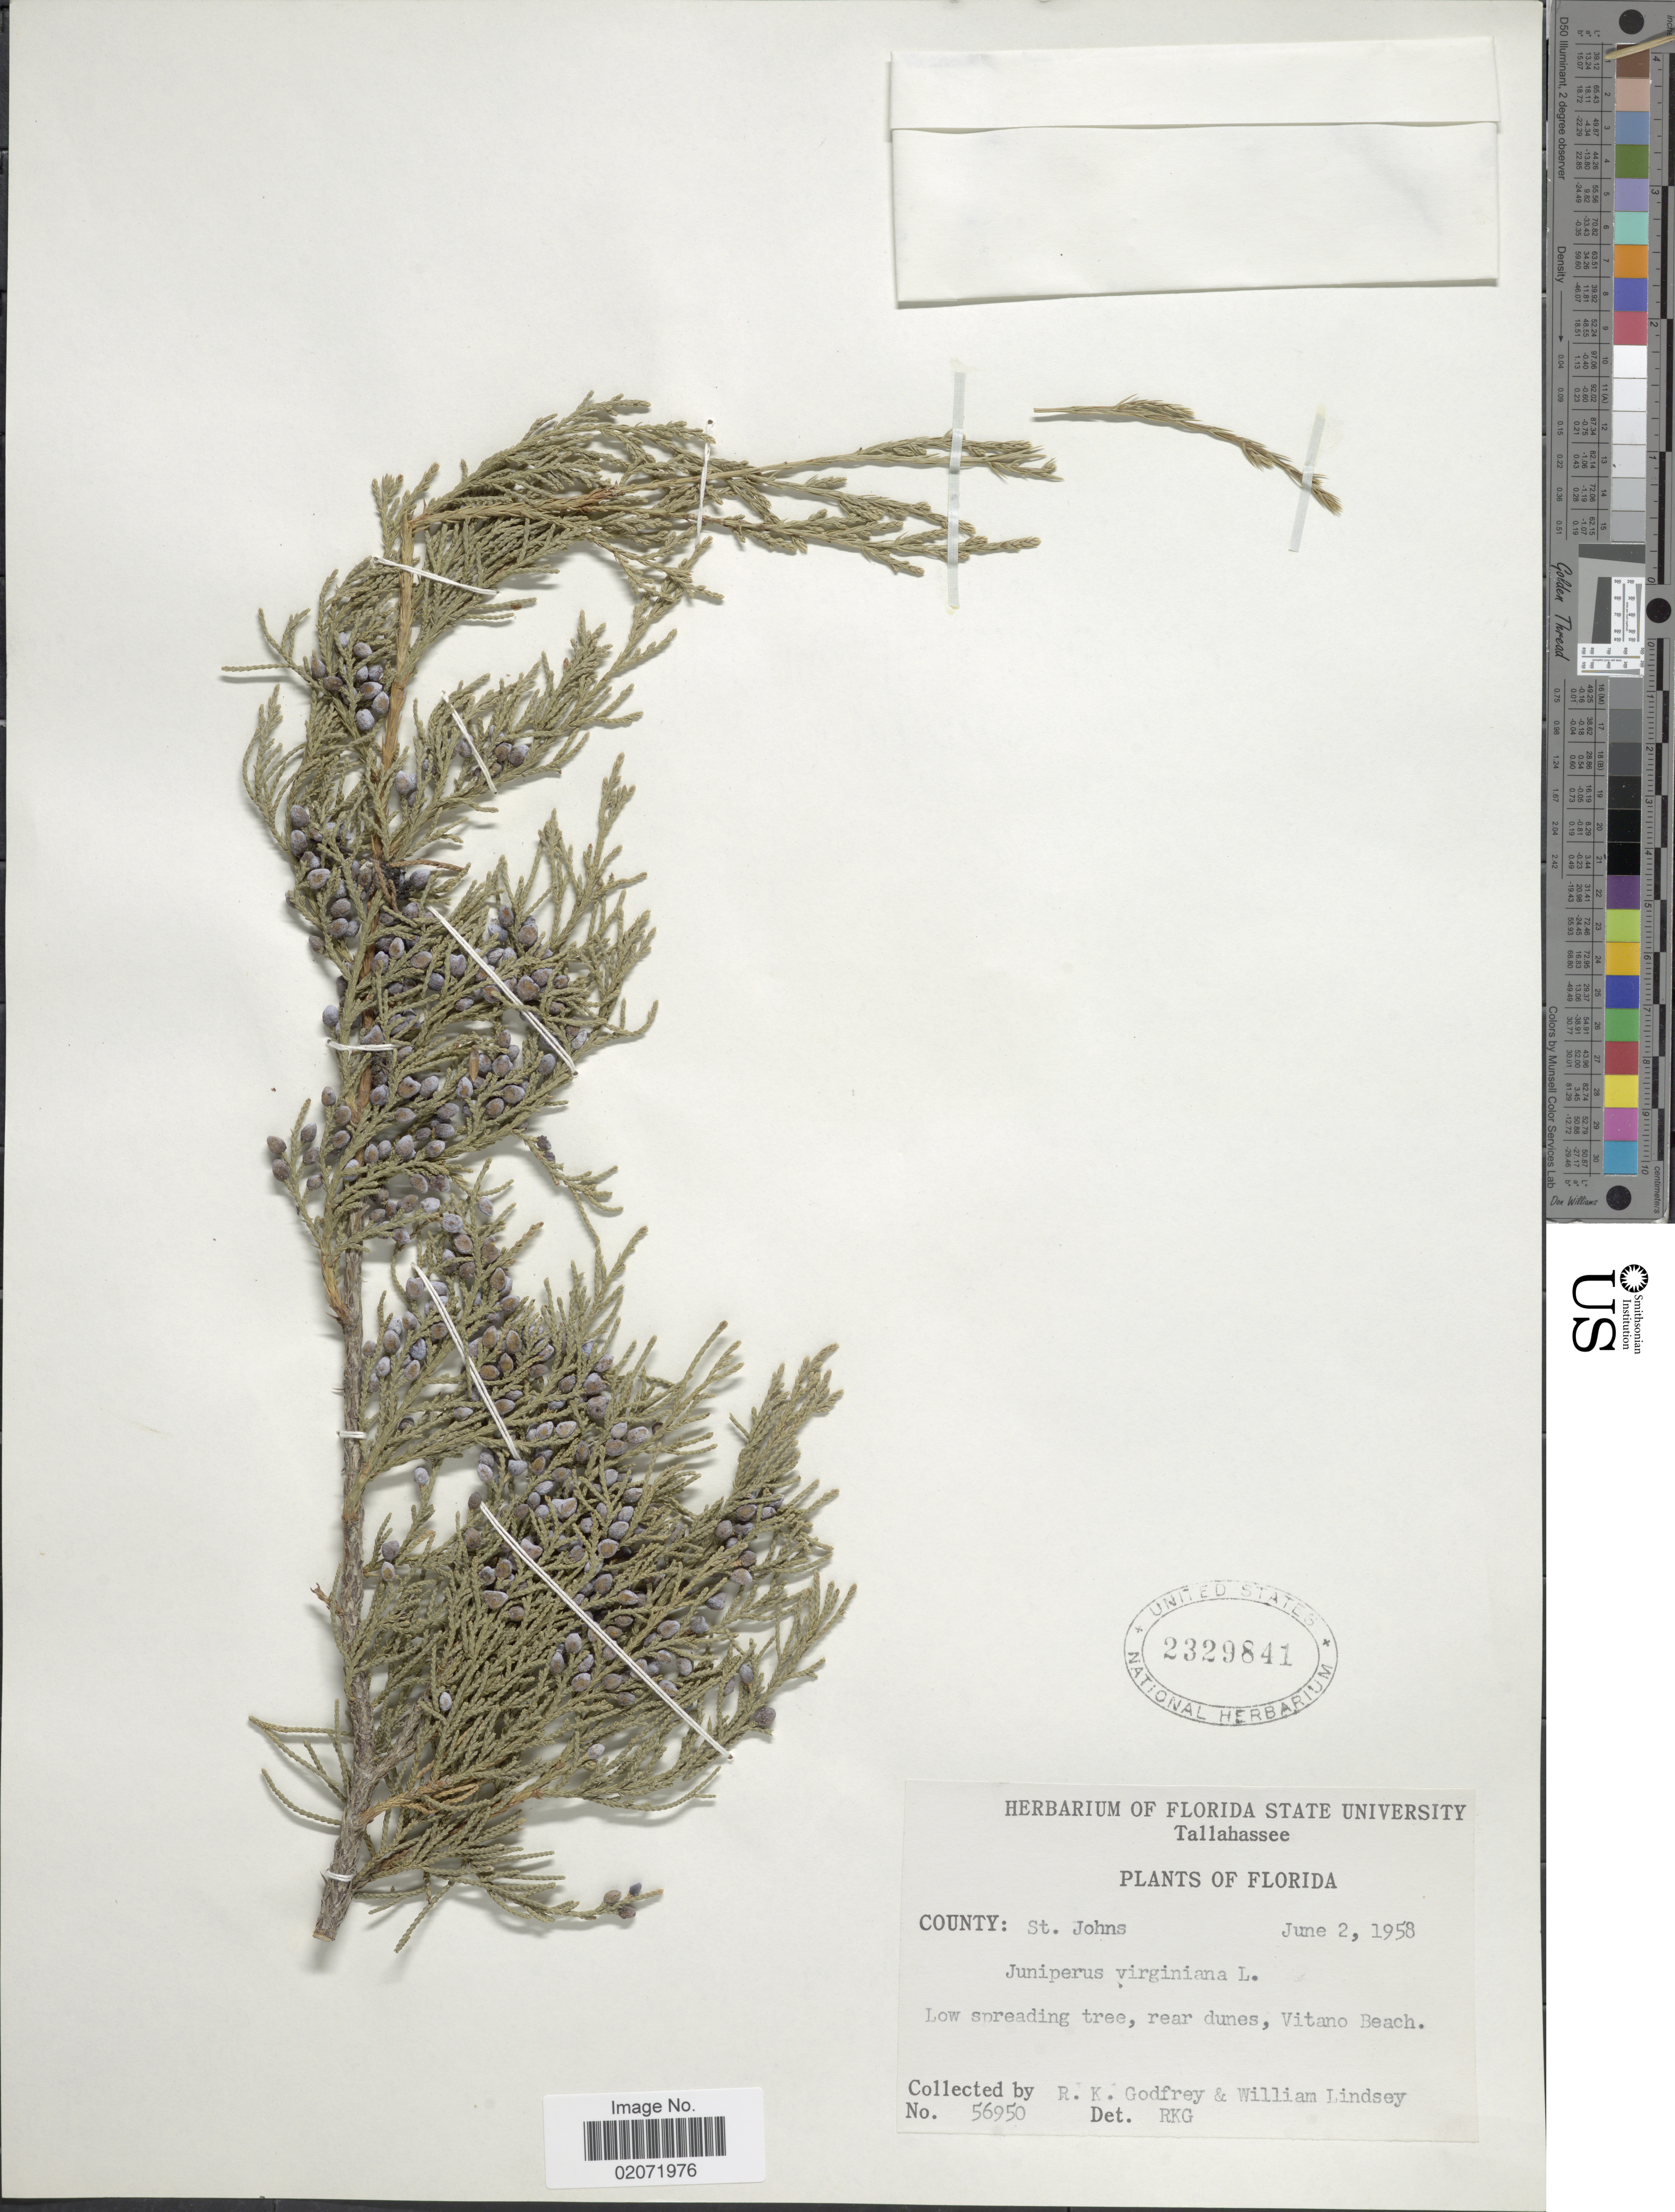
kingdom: Plantae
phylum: Tracheophyta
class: Pinopsida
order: Pinales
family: Cupressaceae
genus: Juniperus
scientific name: Juniperus virginiana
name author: L.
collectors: R. K. Godfrey & W. Lindsey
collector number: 56950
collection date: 1958-06-02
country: United States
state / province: Florida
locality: County: St. Johns, Vitano Beach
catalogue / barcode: US 2329841